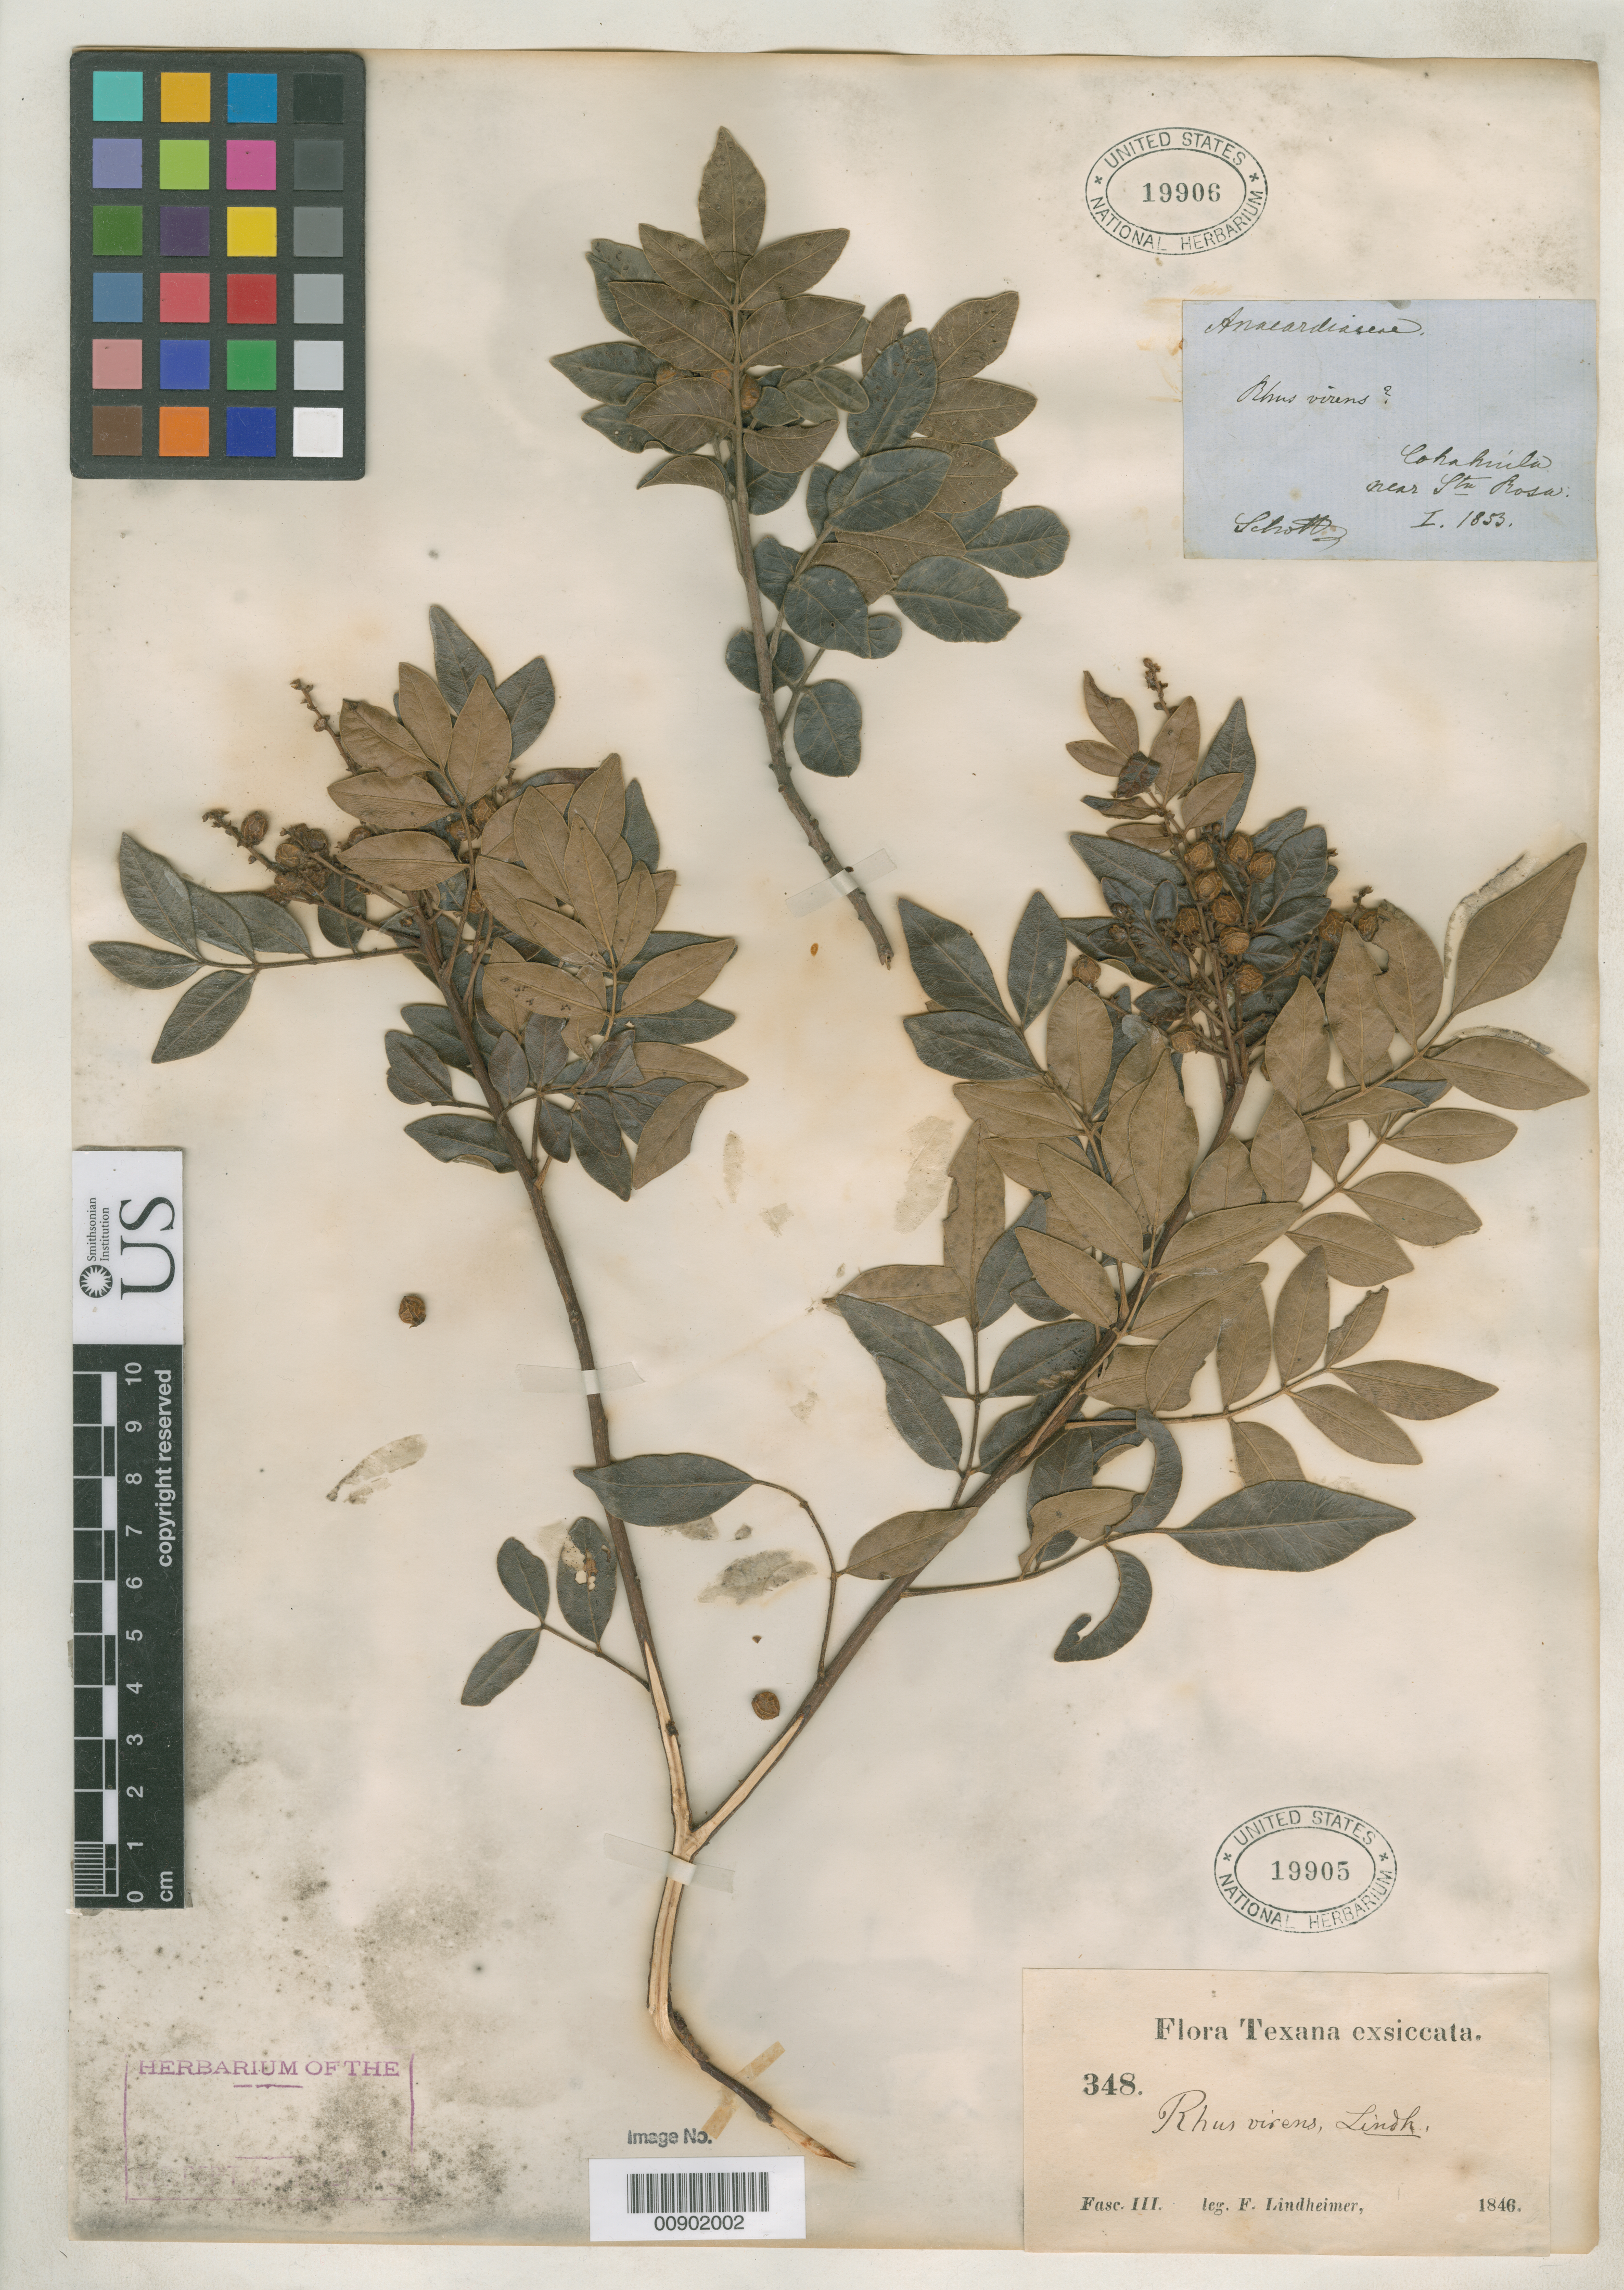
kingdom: Plantae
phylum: Tracheophyta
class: Magnoliopsida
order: Sapindales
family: Anacardiaceae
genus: Rhus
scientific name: Rhus virens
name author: Lindh. ex A. Gray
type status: Syntype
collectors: F. J. Lindheimer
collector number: III 348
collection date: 1846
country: United States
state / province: Texas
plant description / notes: Specimen mounted on same sheet with another collection, Schott s.n. (US 19906) which is apparently not type material.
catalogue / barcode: US 19905